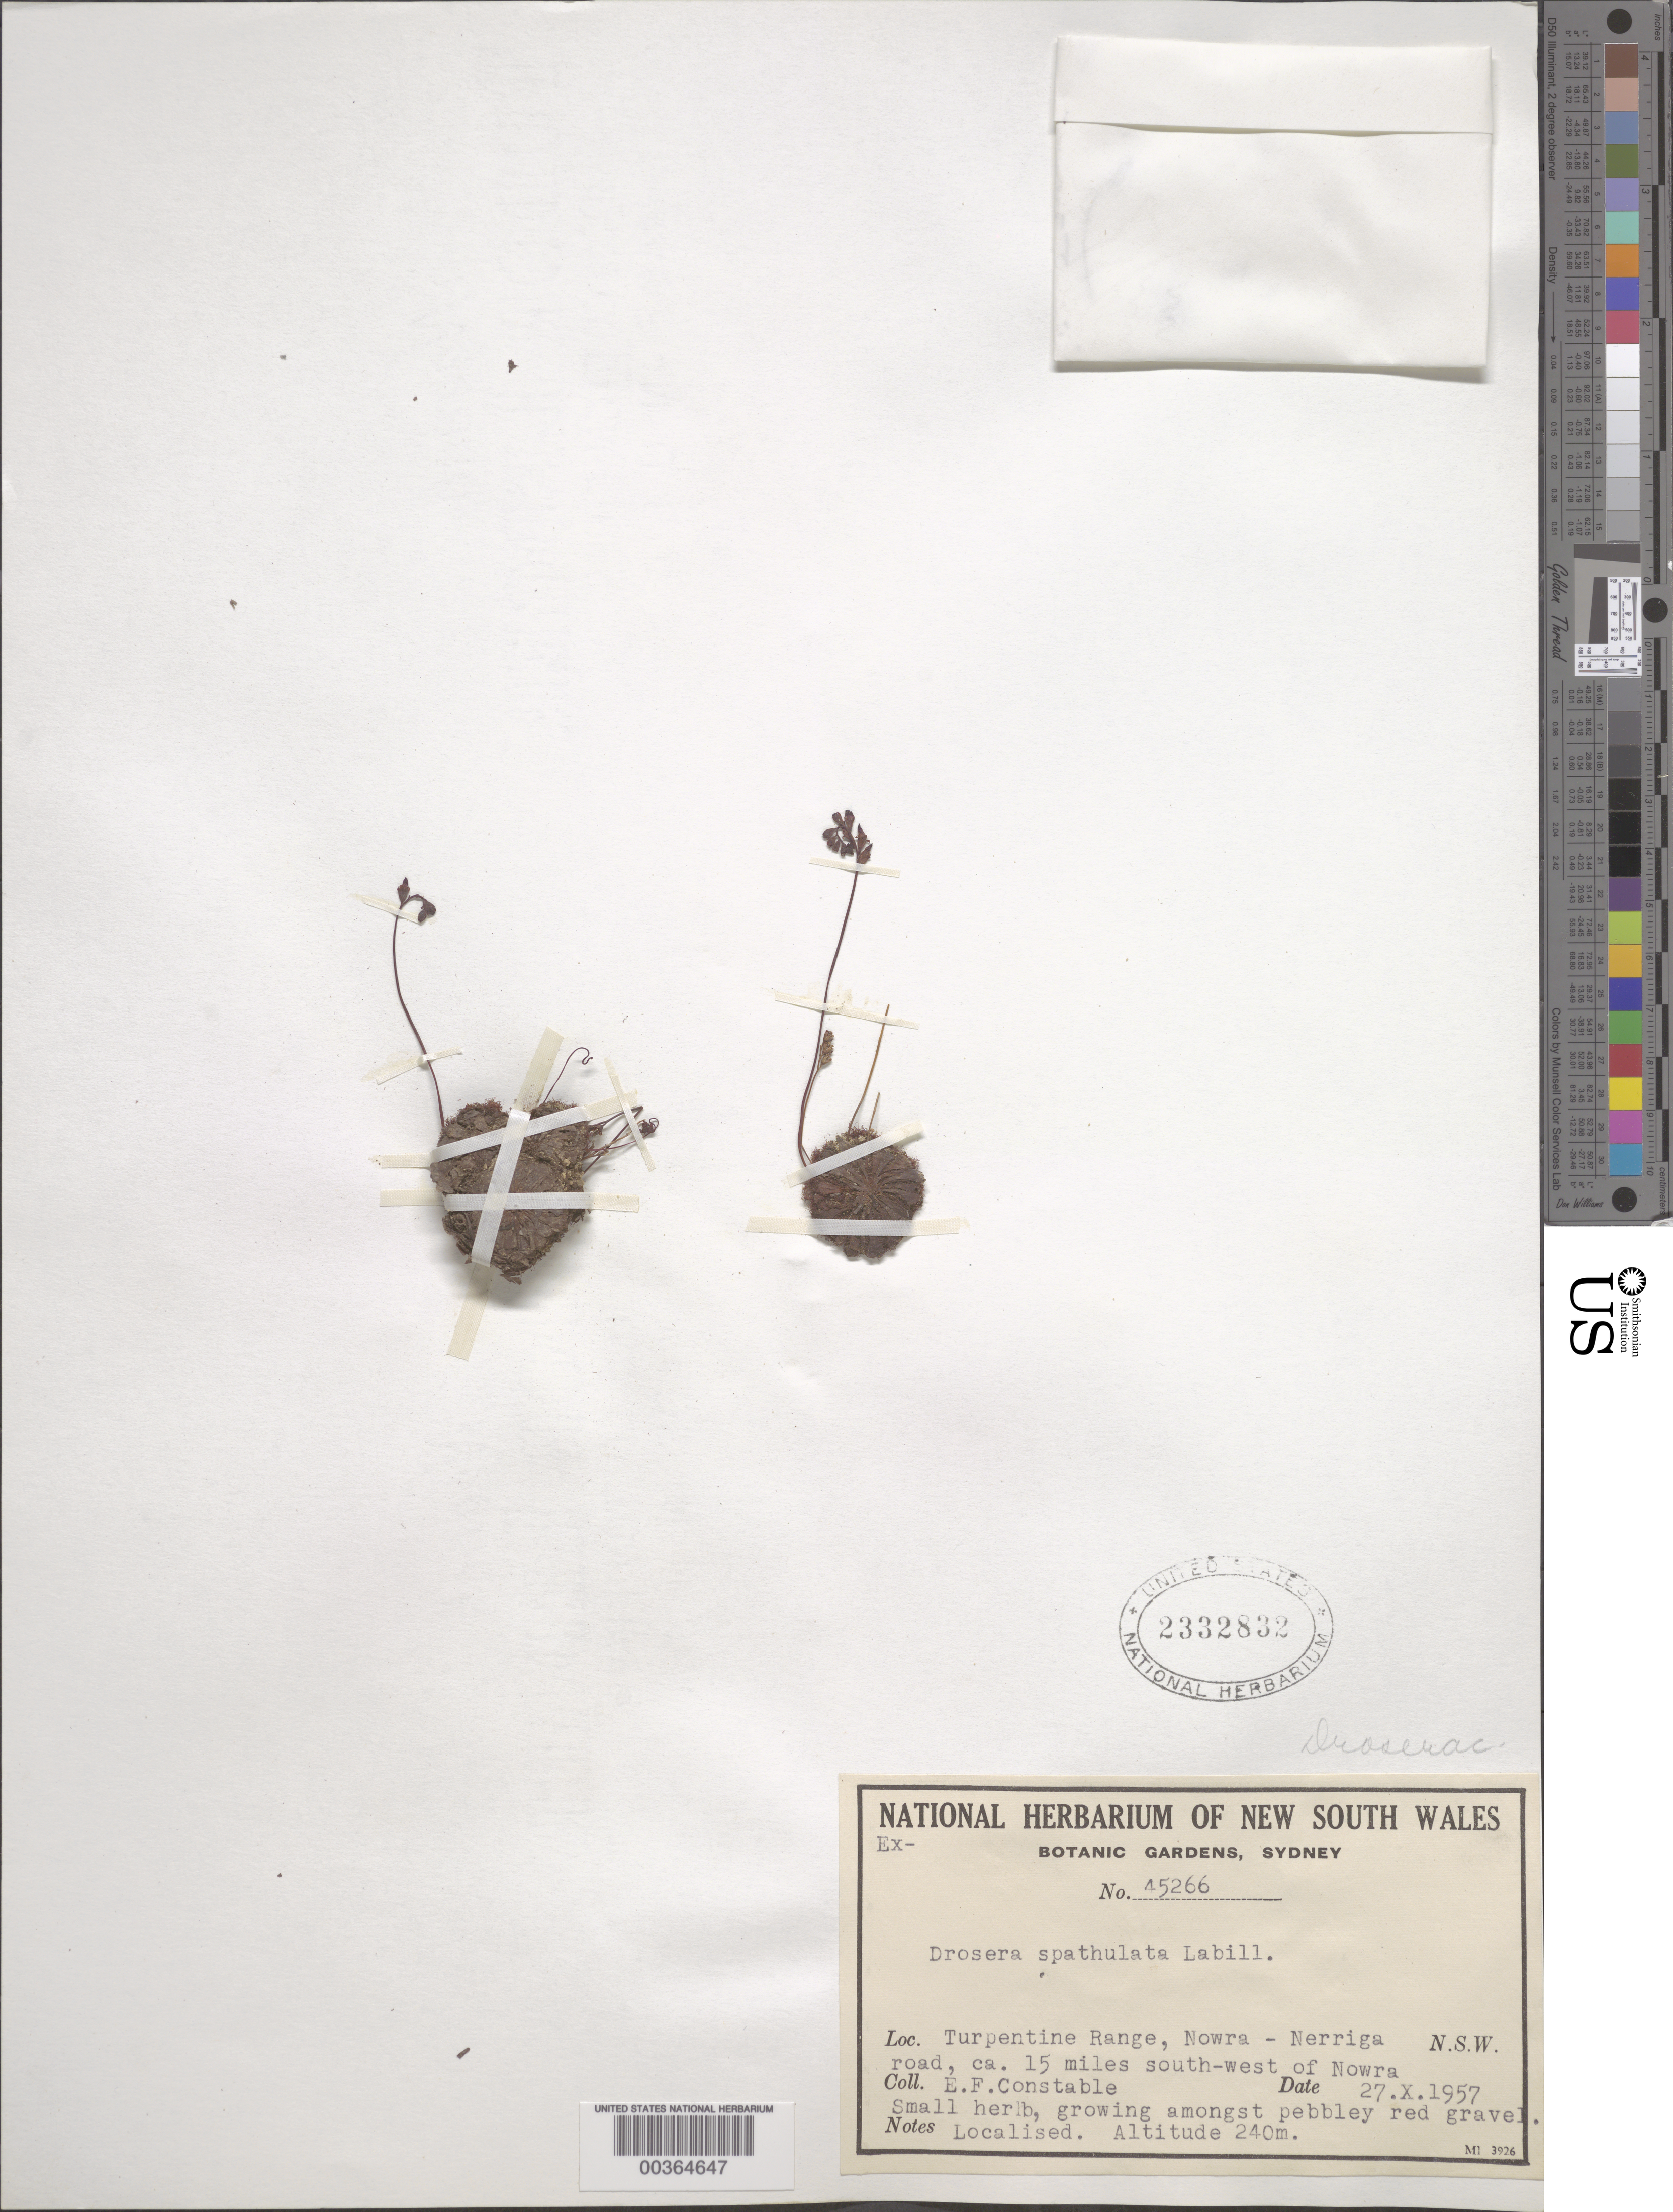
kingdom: Plantae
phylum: Tracheophyta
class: Magnoliopsida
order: Caryophyllales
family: Droseraceae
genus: Drosera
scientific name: Drosera spathulata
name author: Labill.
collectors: E. F. Constable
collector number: Herb. Nsw 45266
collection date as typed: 27 Oct 1957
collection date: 1957-10-27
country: Australia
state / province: New South Wales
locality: Turpentine range, nowra - nerriga road, sw of nowra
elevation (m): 240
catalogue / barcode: US 2332832